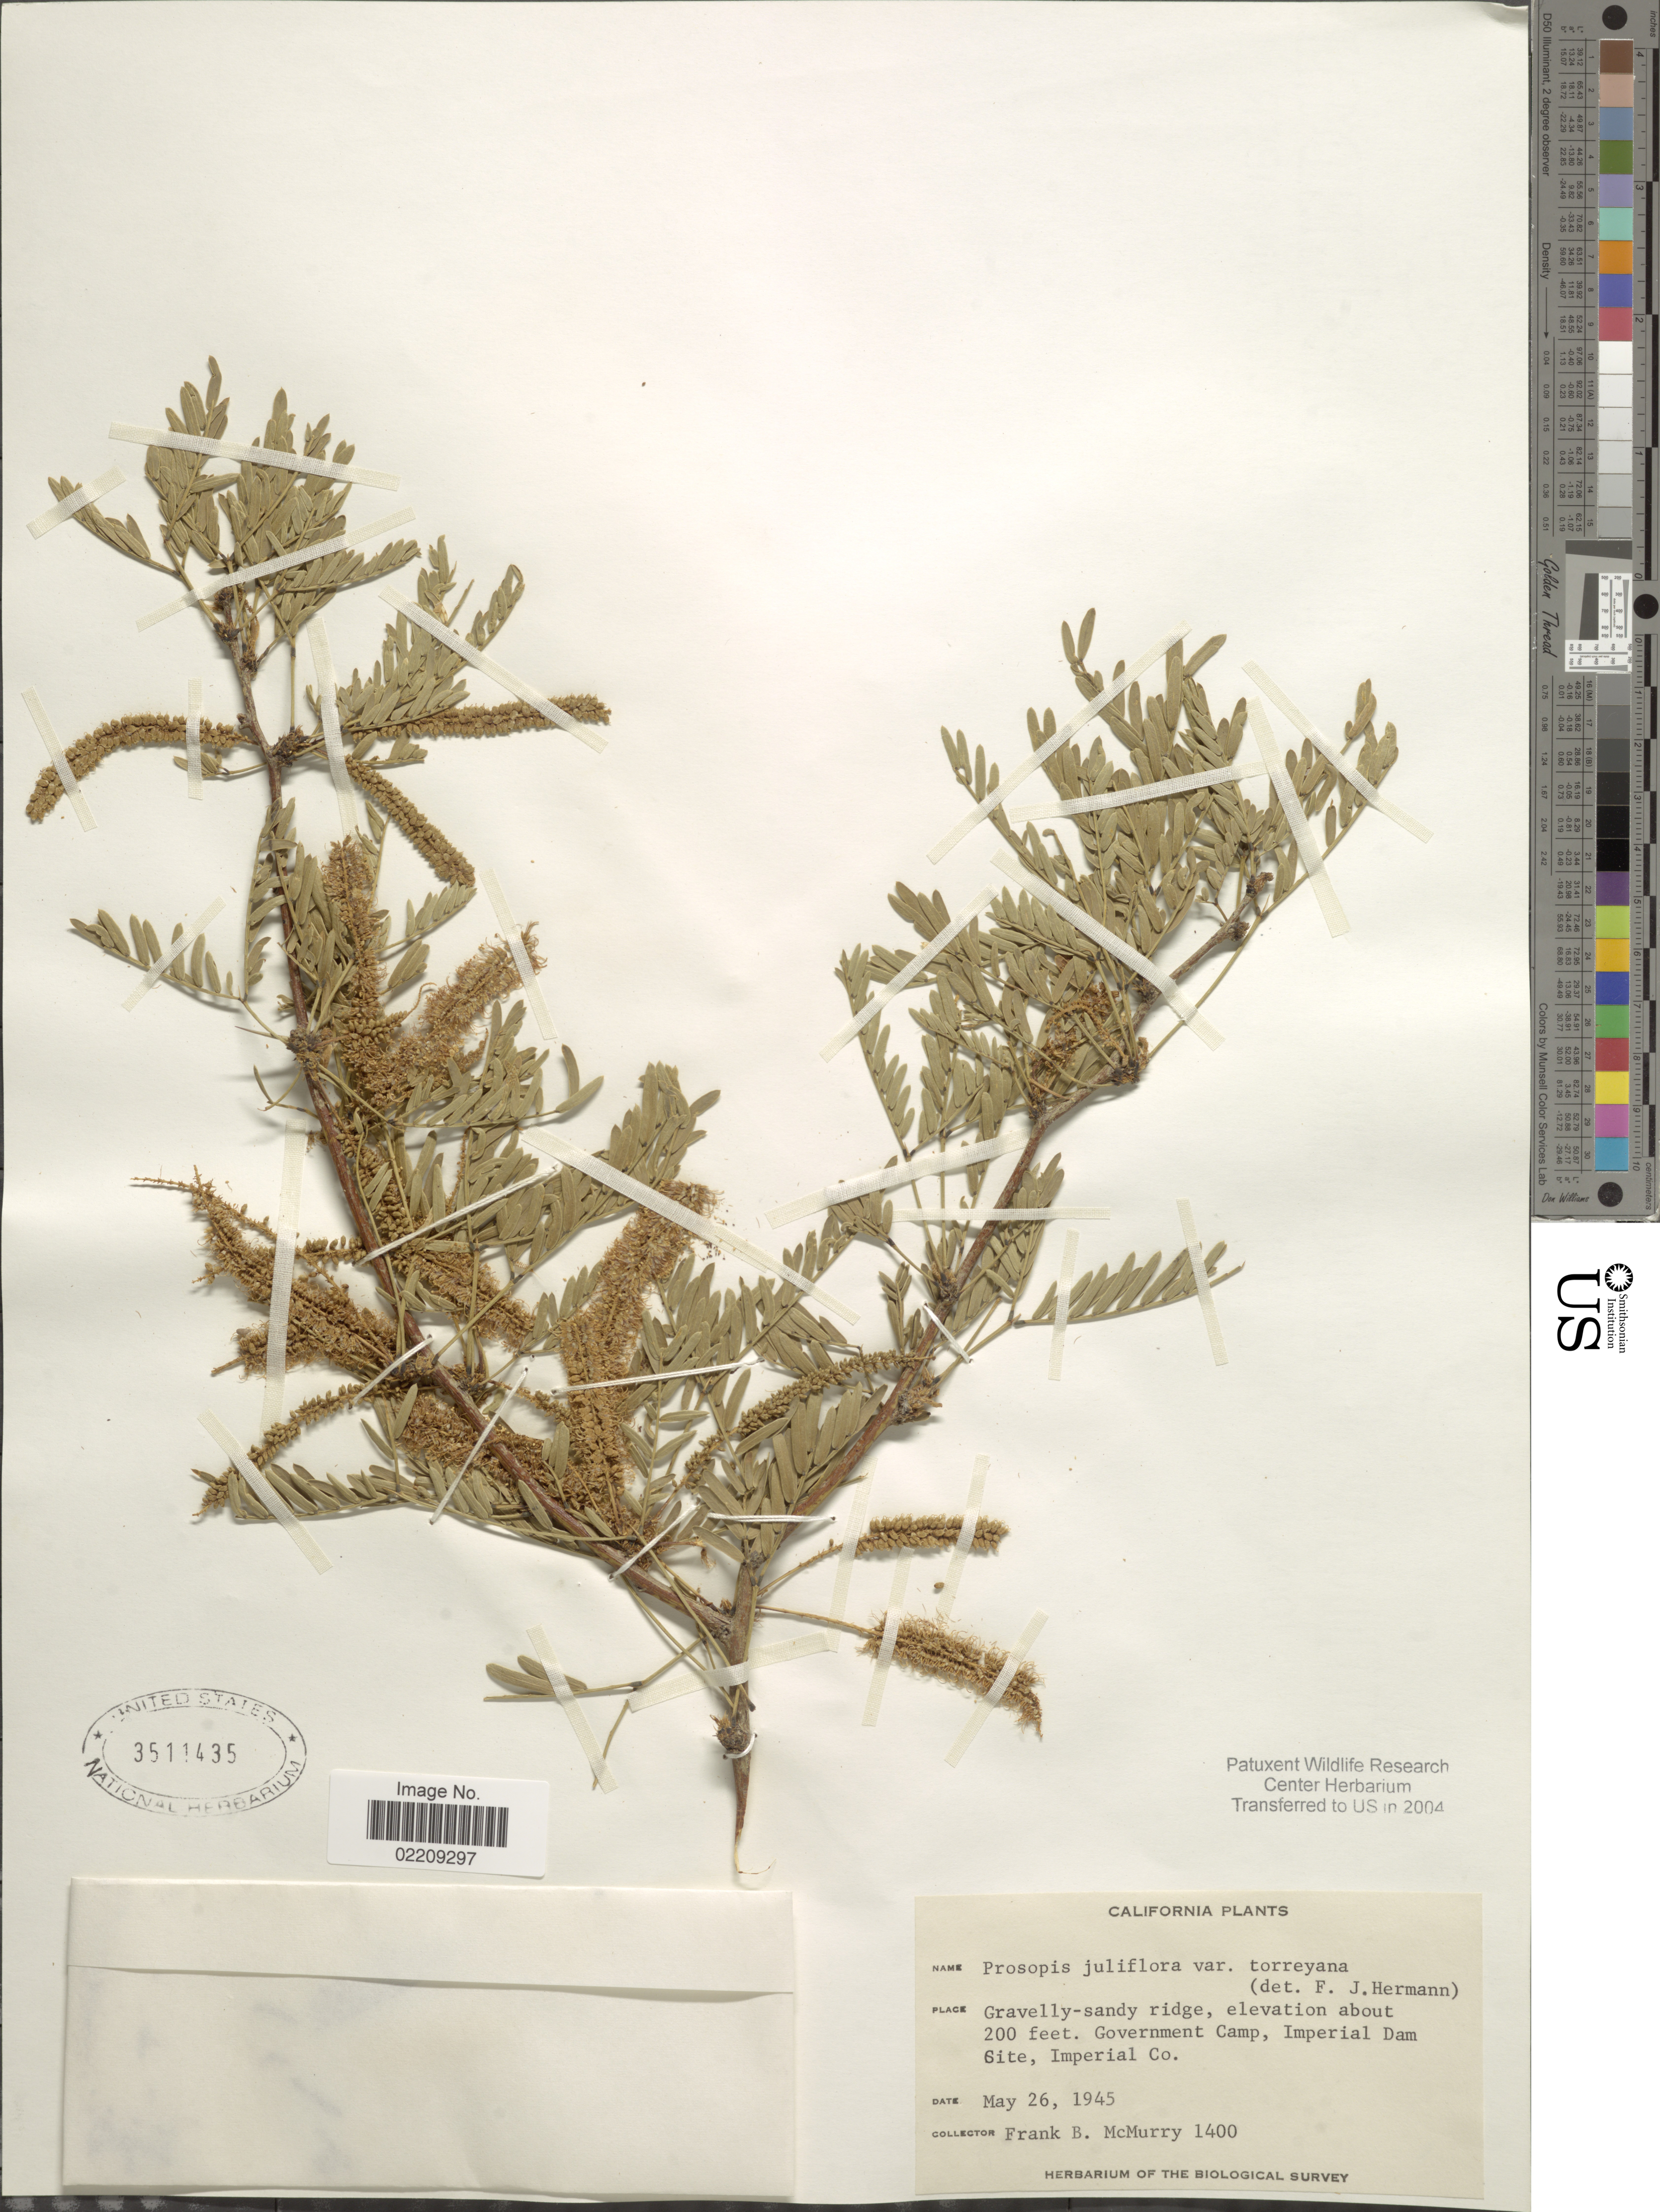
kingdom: Plantae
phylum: Tracheophyta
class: Magnoliopsida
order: Fabales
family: Fabaceae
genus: Neltuma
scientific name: Neltuma odorata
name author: (Torr. & Frém.) C. E. Hughes & G.P. Lewis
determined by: Strong, Mark T., (BOT), Smithsonian Institution - National Museum of Natural History (UNITED STATES)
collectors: F. B. McMurry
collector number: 1400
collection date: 1945-05-26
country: United States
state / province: California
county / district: Imperial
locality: Govenment Camp, Imperial Dam Site, Imperial Co.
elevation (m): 61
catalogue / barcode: US 3511435